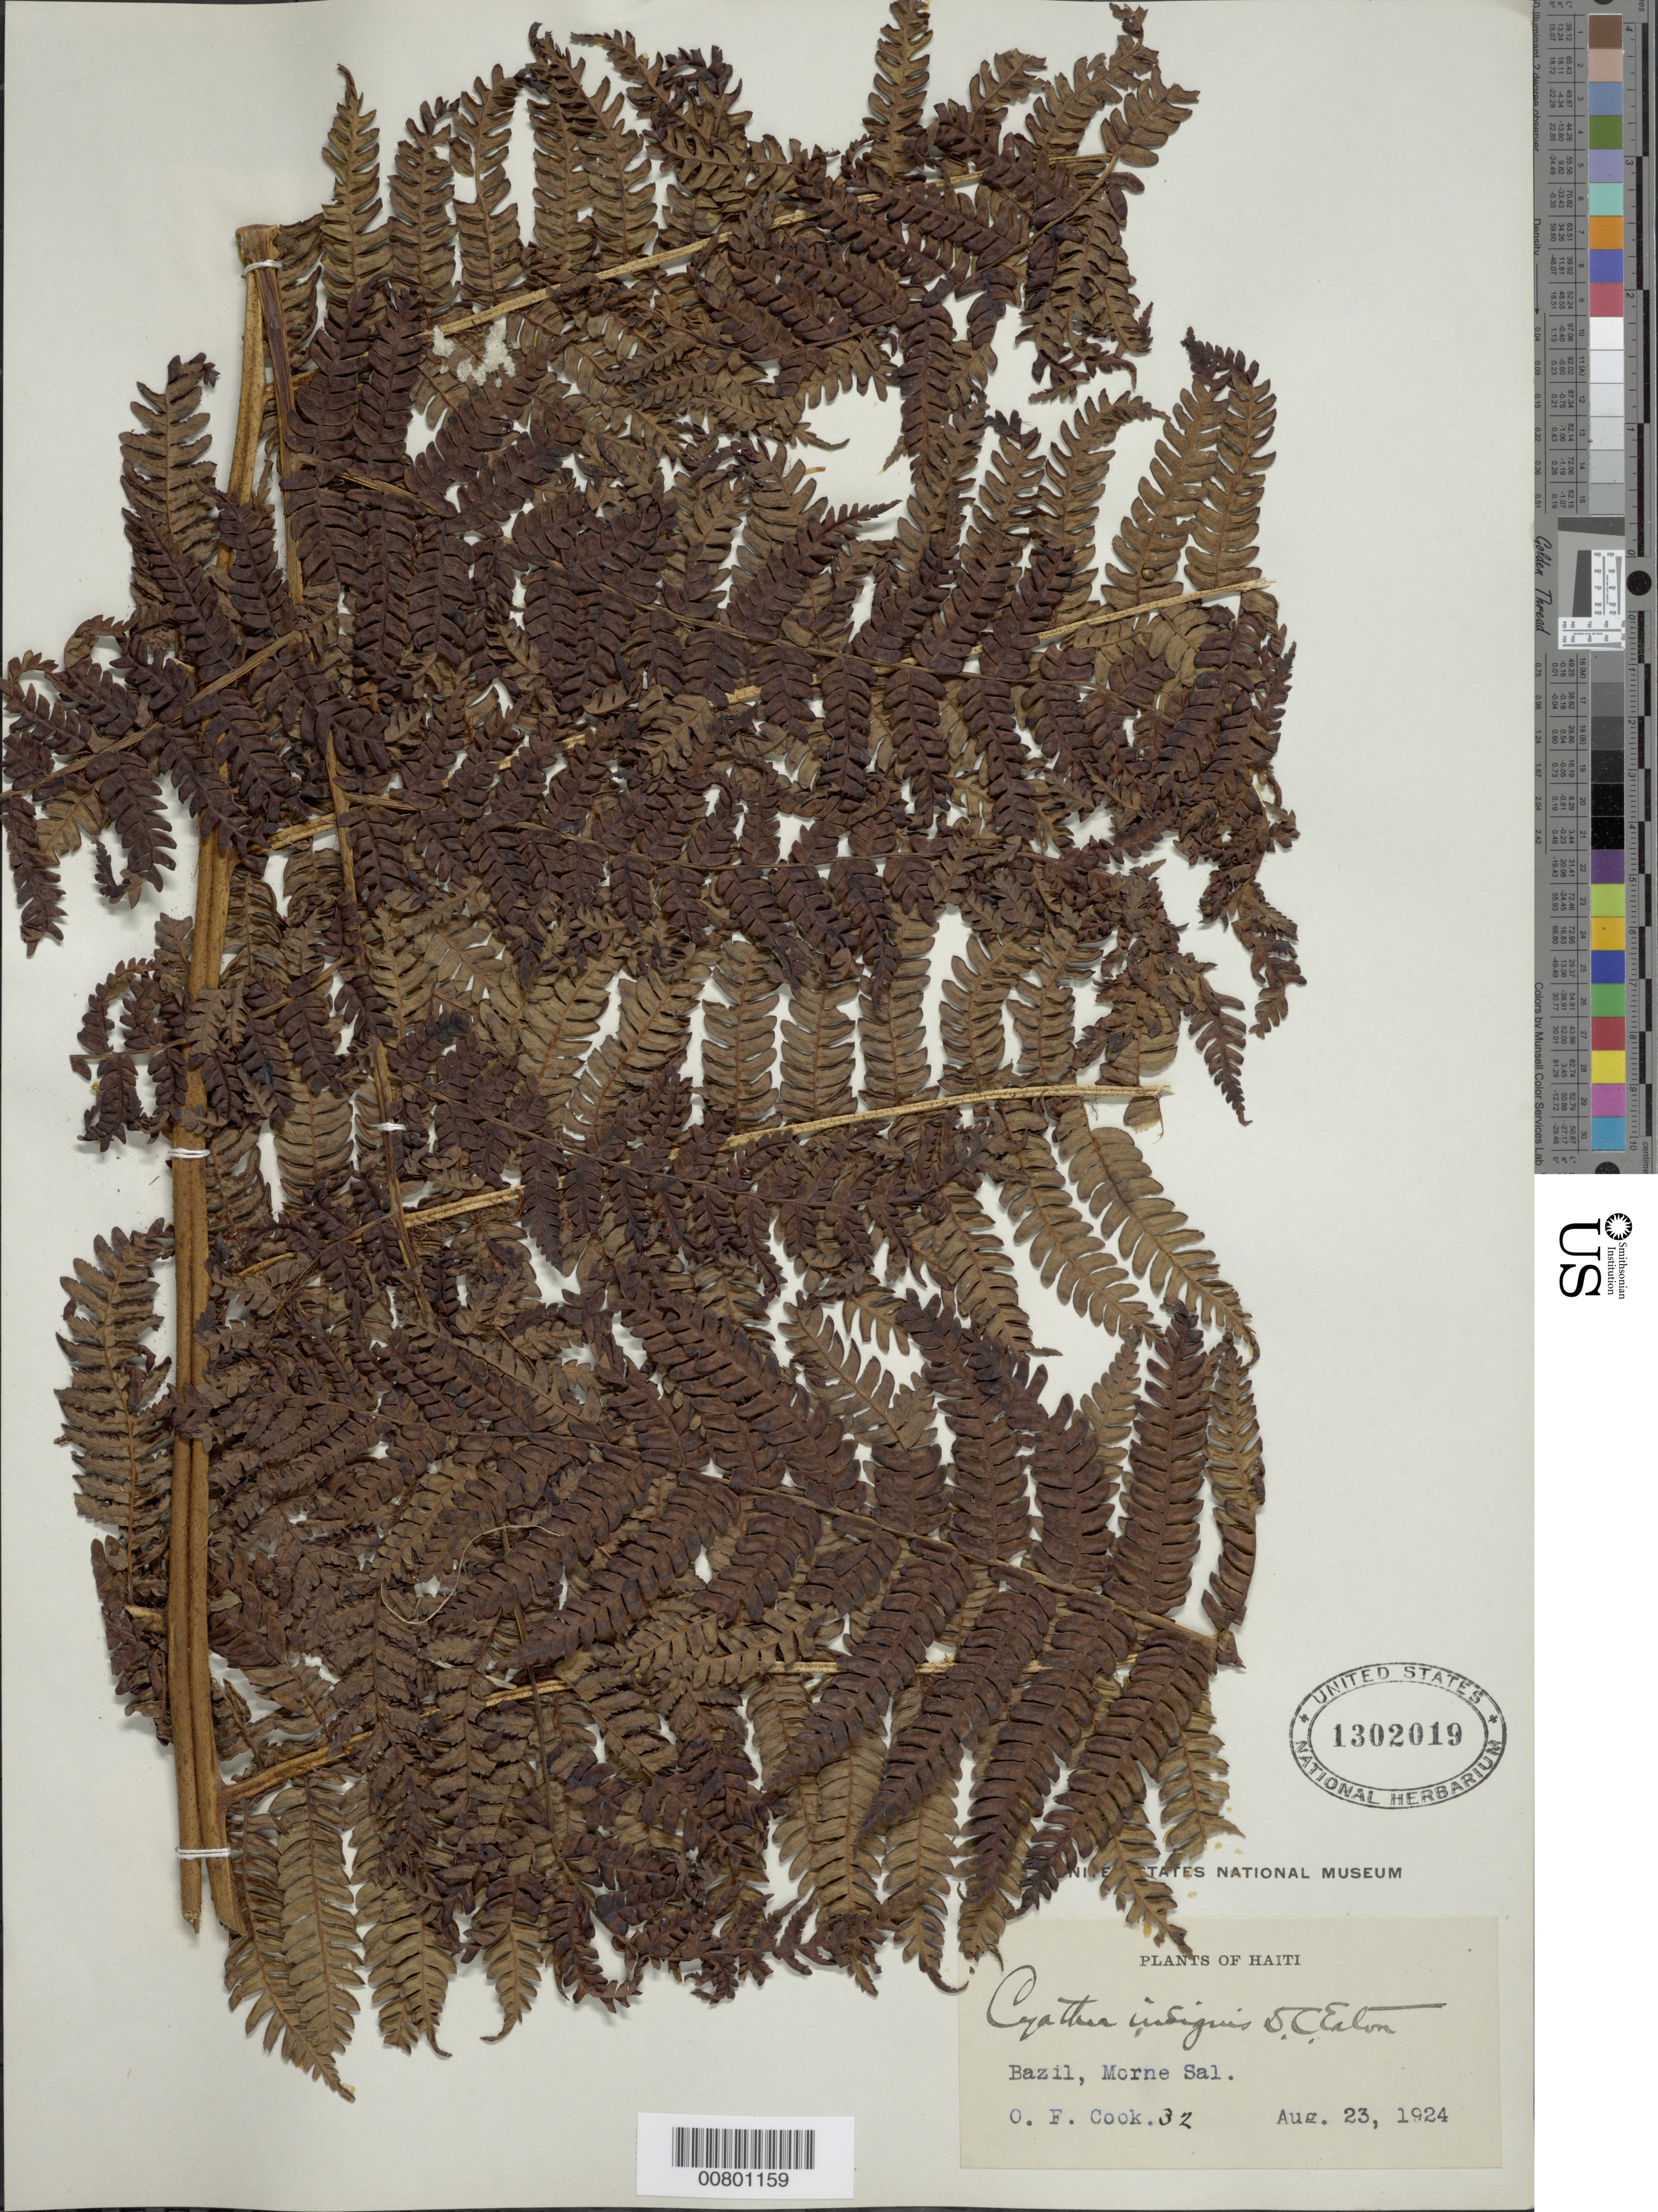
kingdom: Plantae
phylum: Tracheophyta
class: Polypodiopsida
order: Cyatheales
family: Cyatheaceae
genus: Sphaeropteris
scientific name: Sphaeropteris insignis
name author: (Eaton) R.M. Tryon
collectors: O. F. Cook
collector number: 32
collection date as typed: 23 Aug 1924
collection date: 1924-08-23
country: Haiti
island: Hispaniola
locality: Bazil, Morne Sal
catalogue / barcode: US 1302019